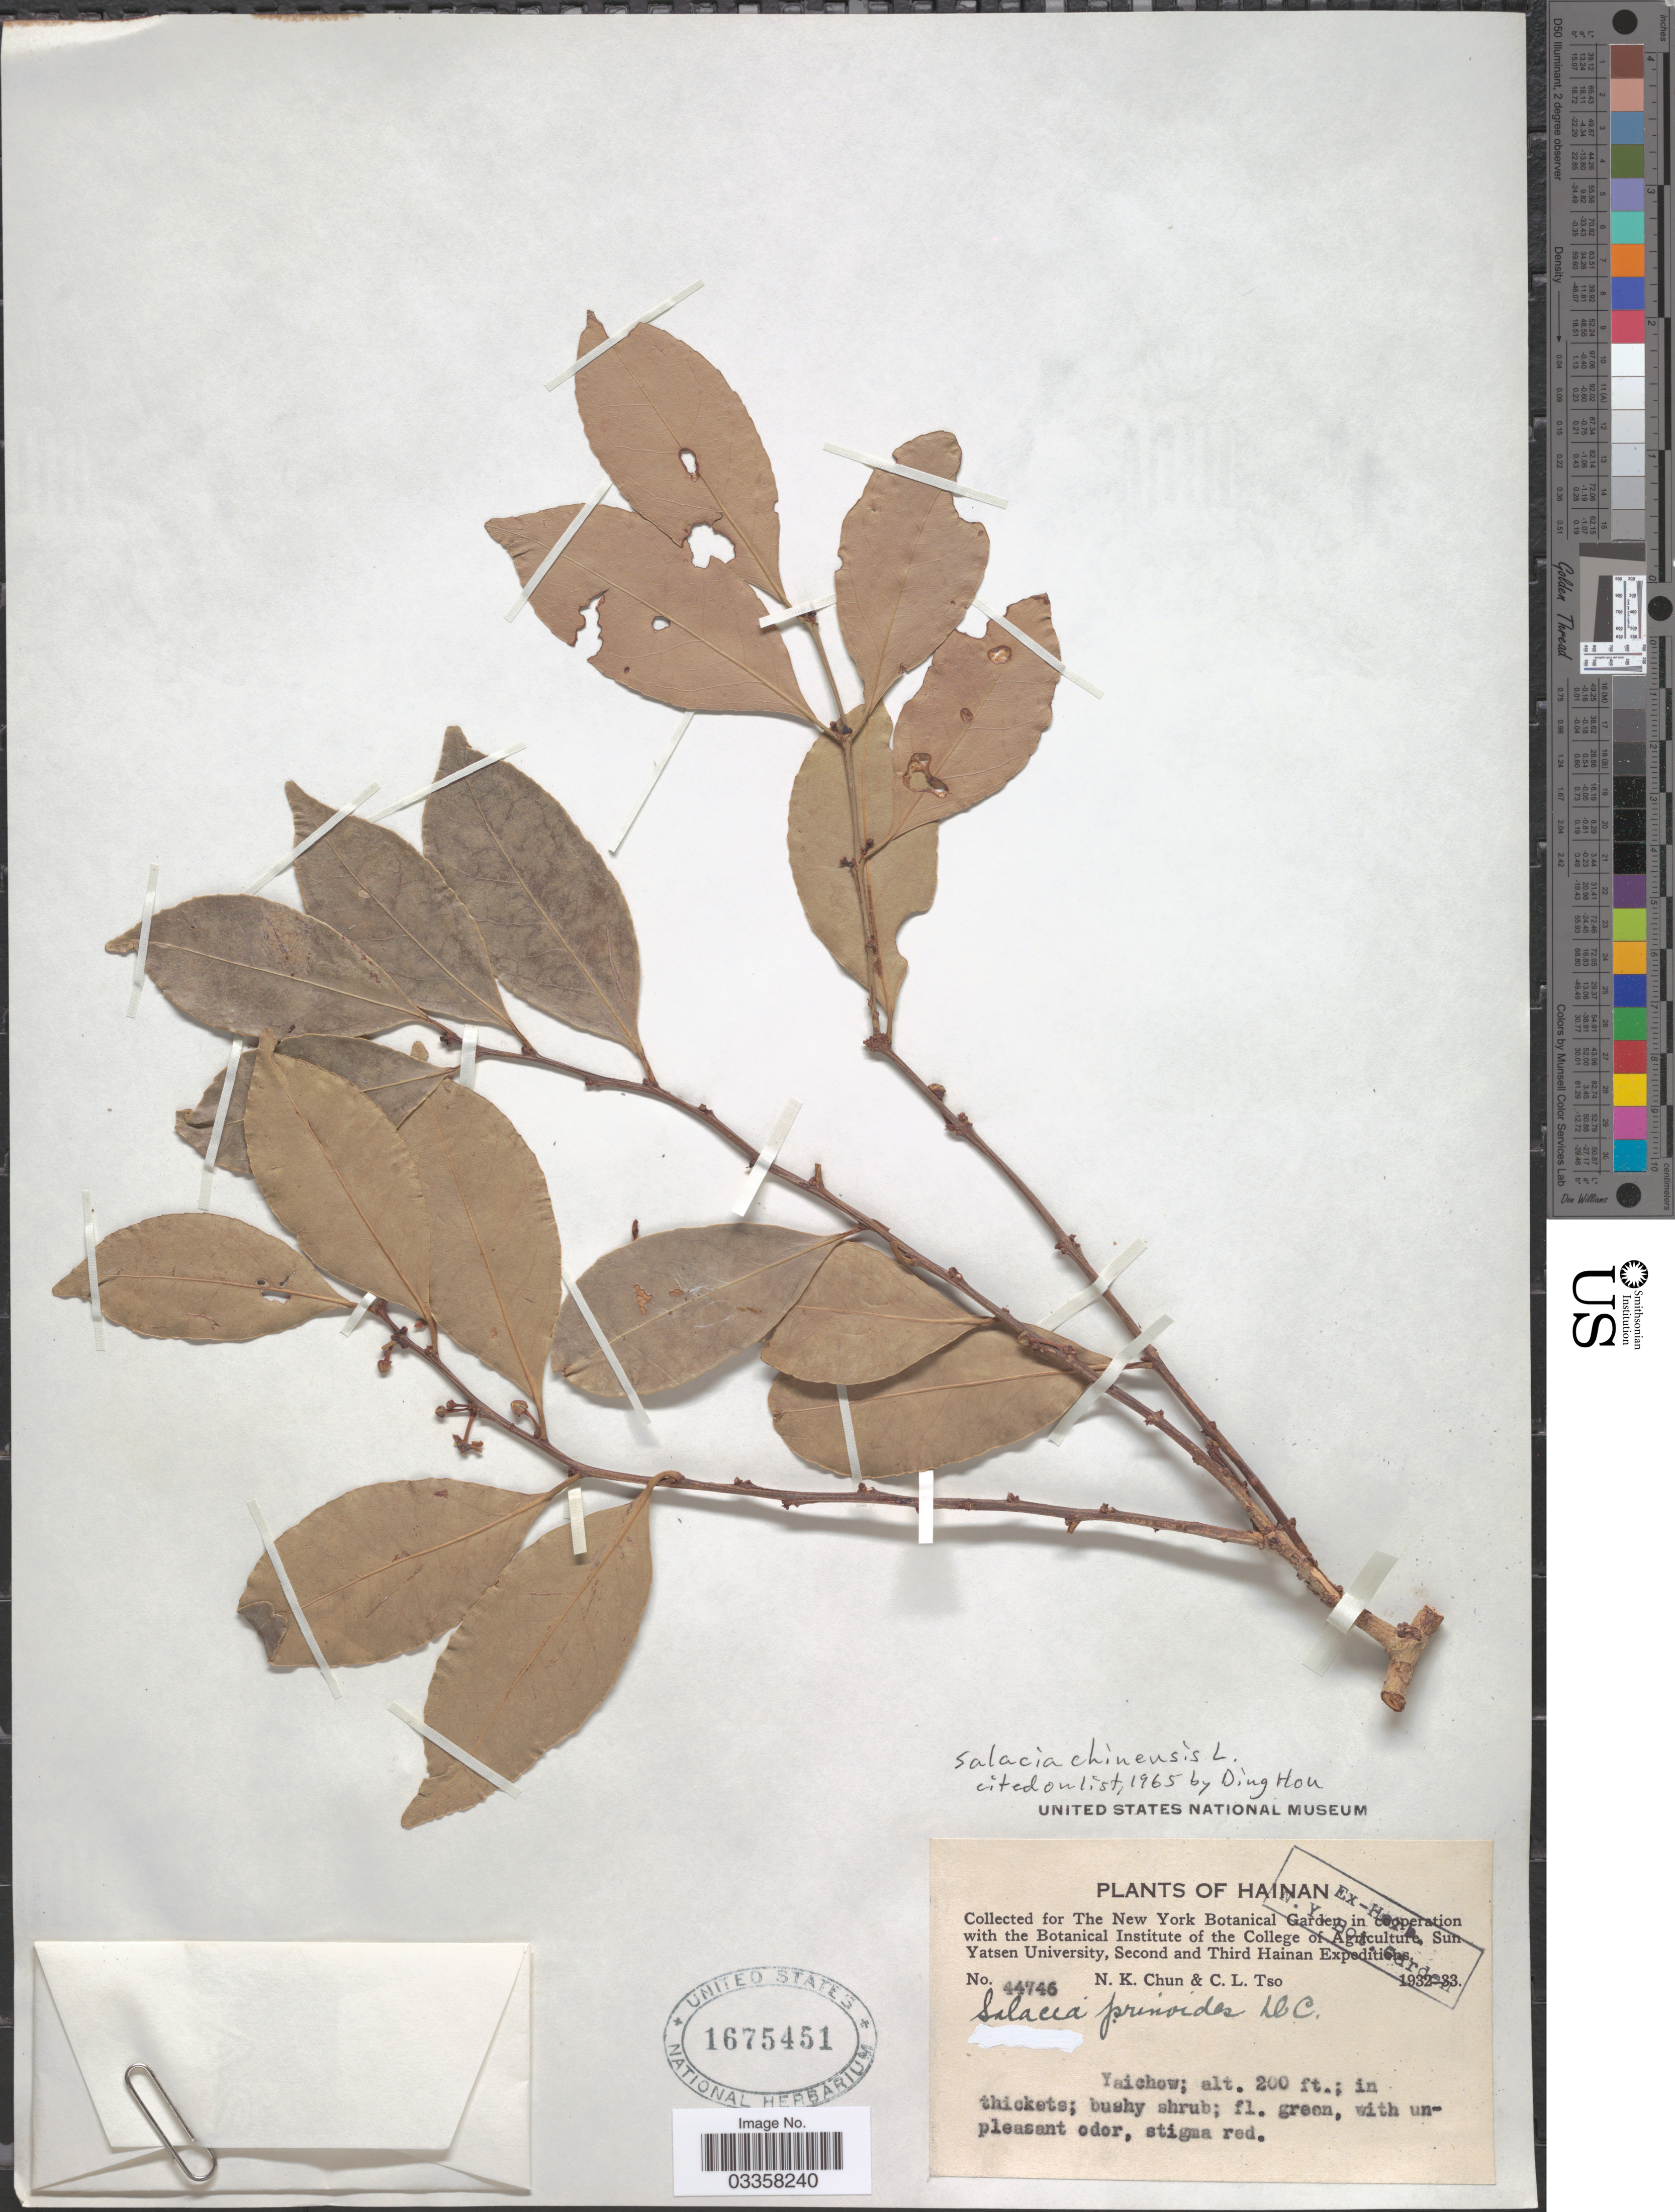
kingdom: Plantae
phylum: Tracheophyta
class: Magnoliopsida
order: Celastrales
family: Celastraceae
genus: Salacia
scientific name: Salacia chinensis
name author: L.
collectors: N. K. Chun & C. Tso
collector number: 44746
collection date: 1932/1933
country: China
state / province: Hainan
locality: Yaichow.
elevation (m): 61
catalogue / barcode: US 1675451